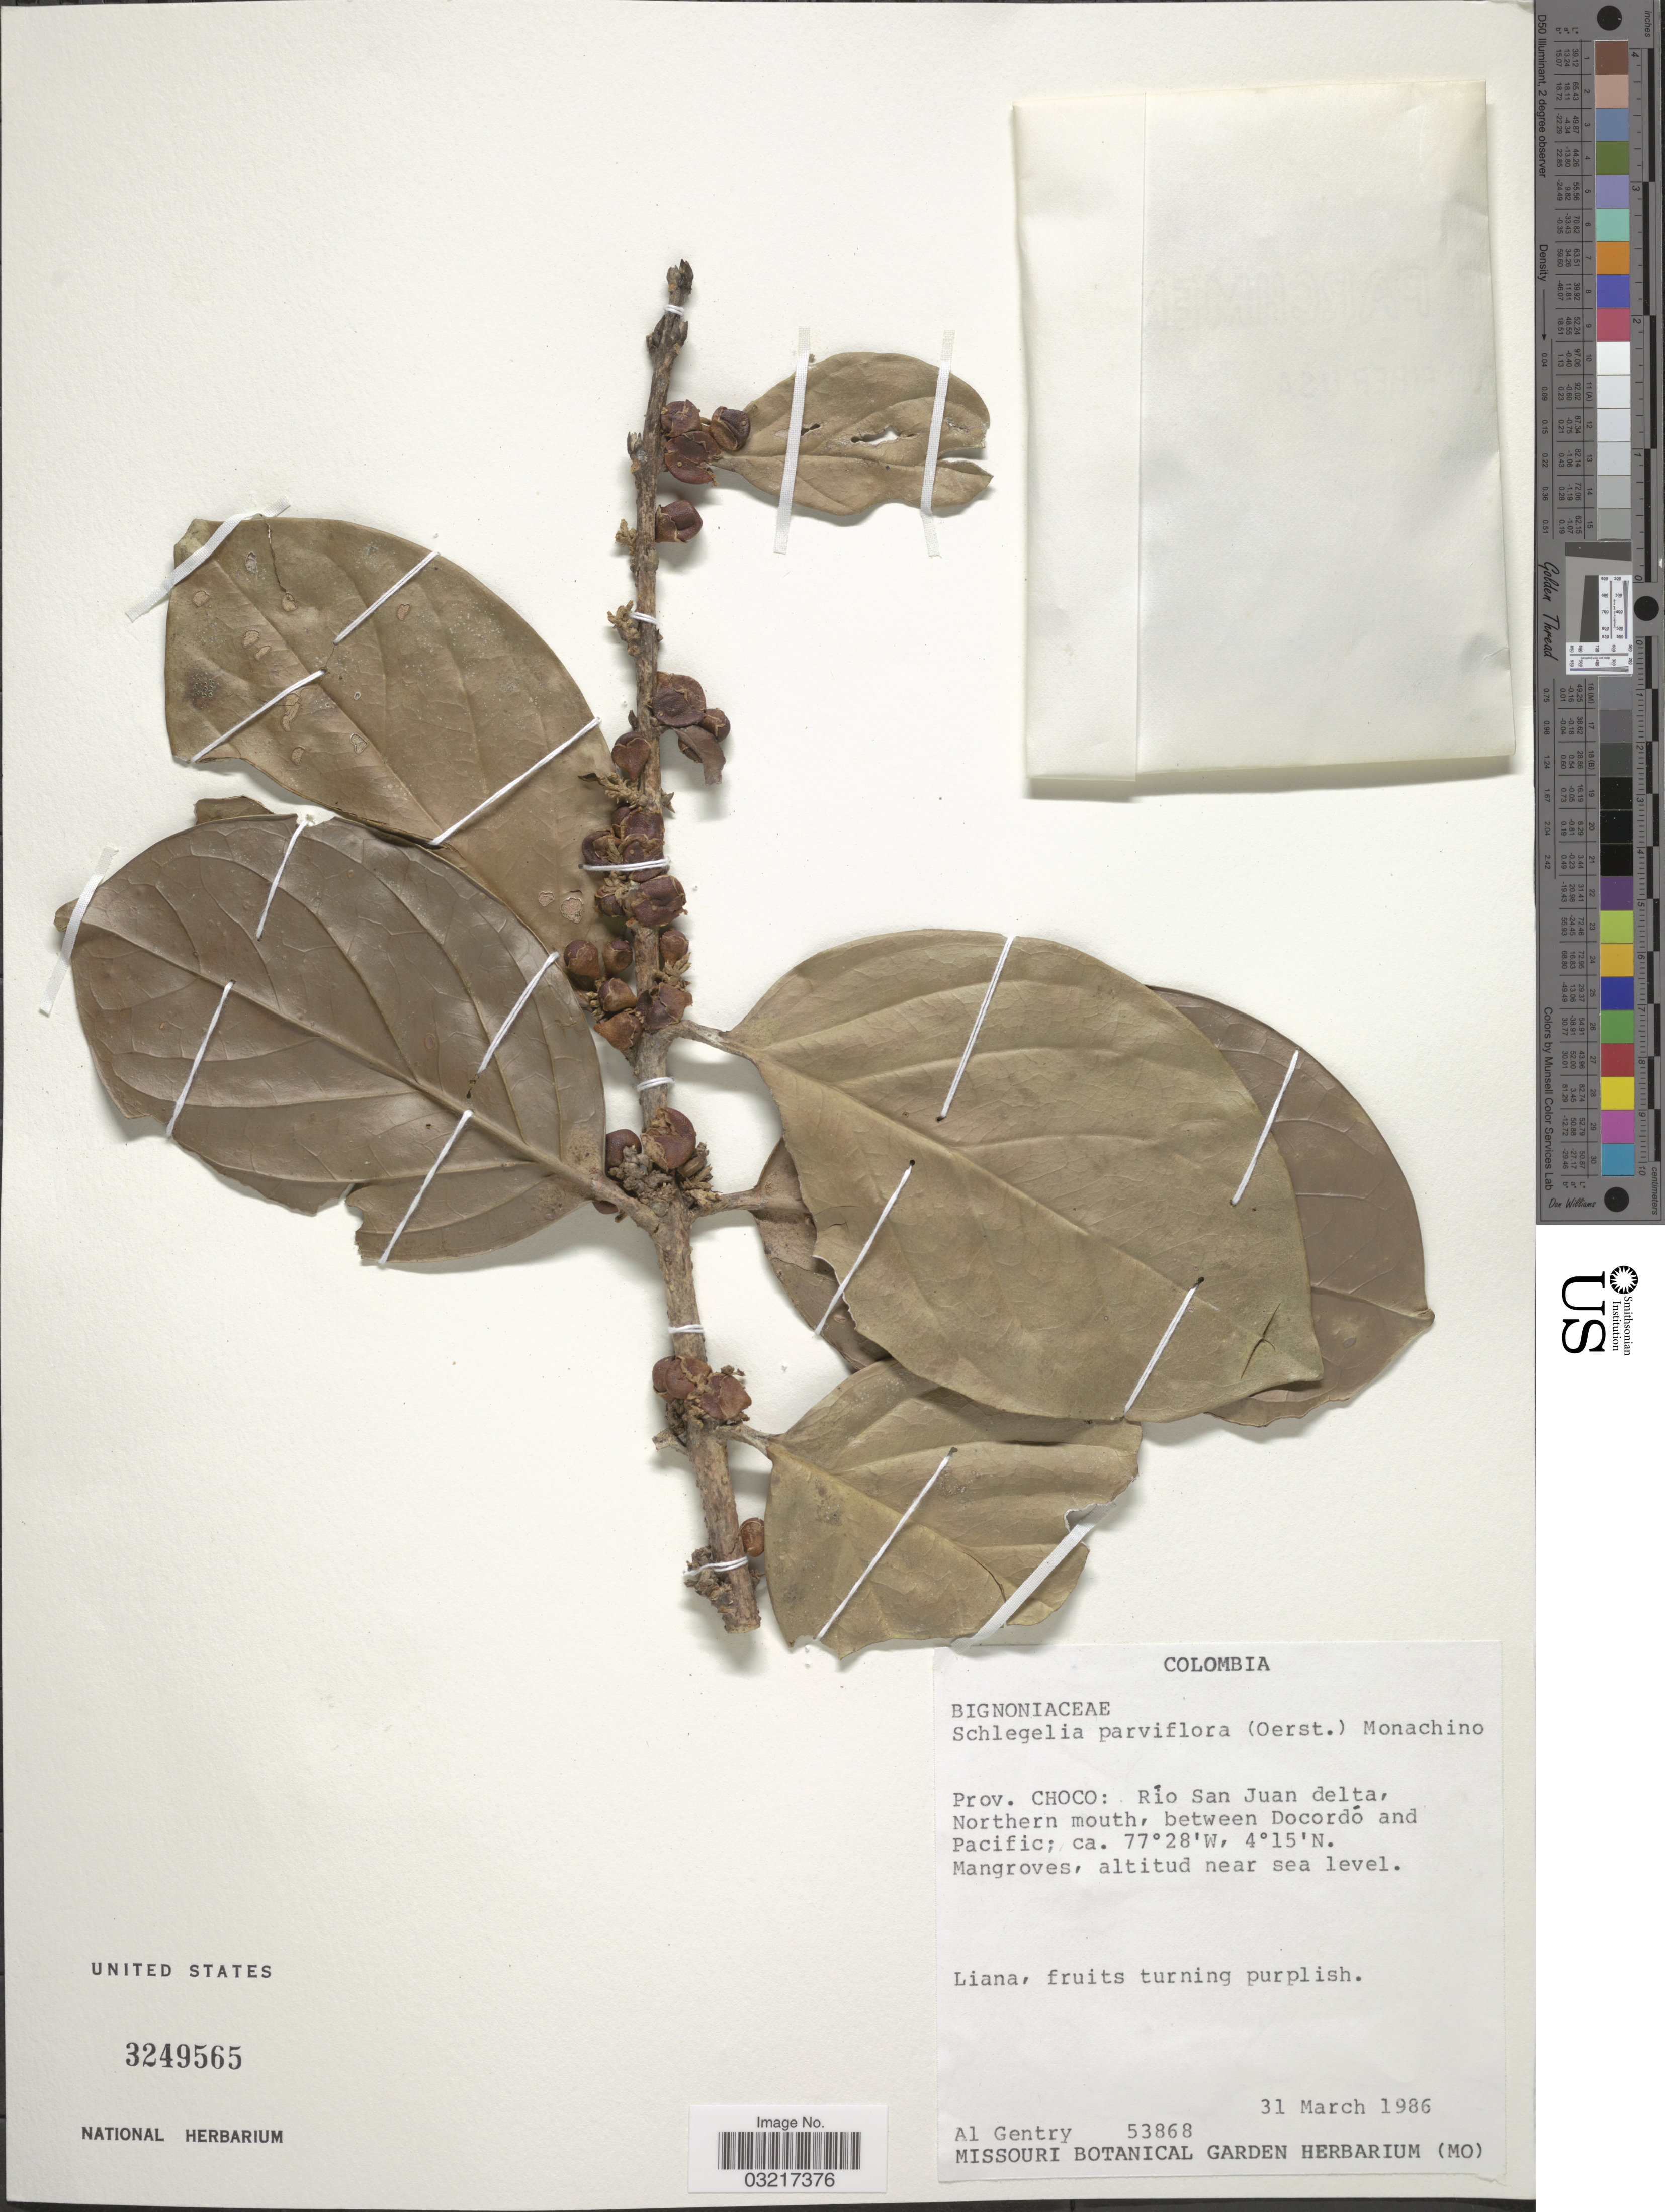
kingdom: Plantae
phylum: Tracheophyta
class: Magnoliopsida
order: Lamiales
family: Schlegeliaceae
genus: Schlegelia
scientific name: Schlegelia parviflora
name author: (Oerst.) Monach.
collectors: A. H. Gentry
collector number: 53868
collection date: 1986-03-31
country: Colombia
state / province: Chocó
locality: Rio San Juan delta, Northern mouth, between Docordó and Pacific.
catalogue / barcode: US 3249565